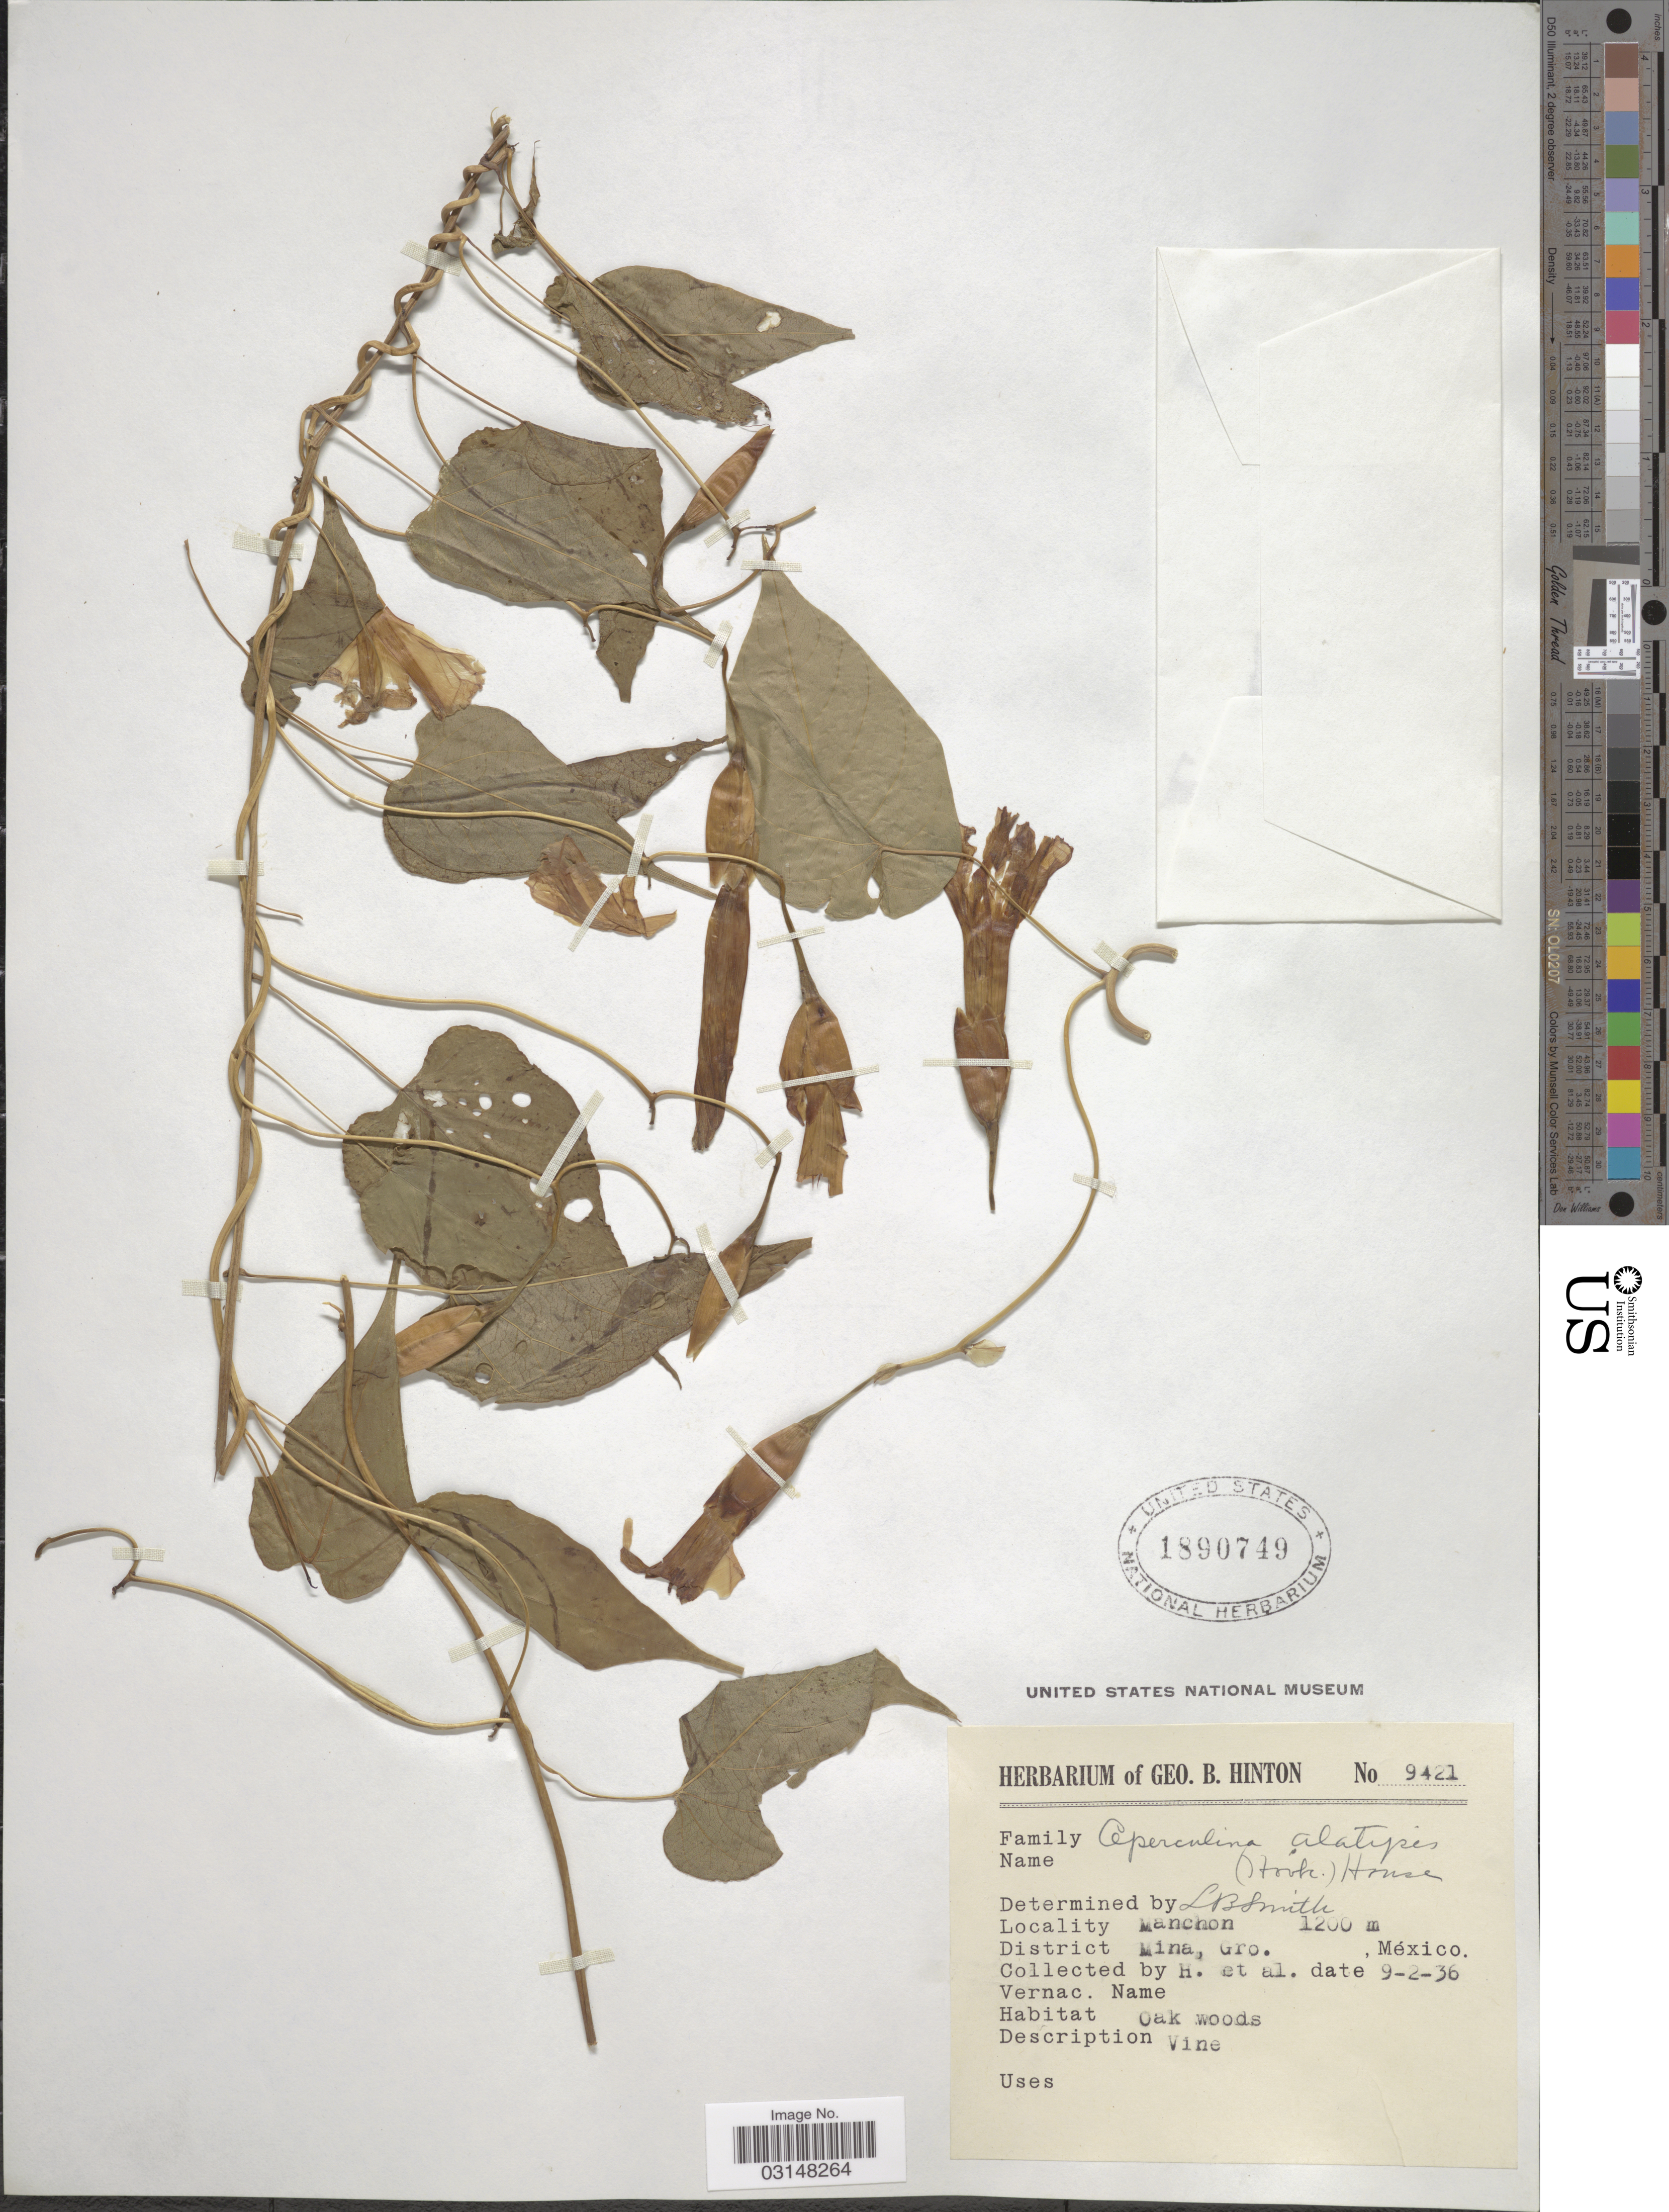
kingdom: Plantae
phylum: Tracheophyta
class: Magnoliopsida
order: Solanales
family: Convolvulaceae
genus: Operculina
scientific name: Operculina pteripes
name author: (G. Don) O'Donell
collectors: G. B. Hinton & et al.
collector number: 9421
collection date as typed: Transcribed d/m/y: 9/2/36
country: Mexico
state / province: Guerrero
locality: Manchon, District Mina.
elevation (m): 1200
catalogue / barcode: US 1890749